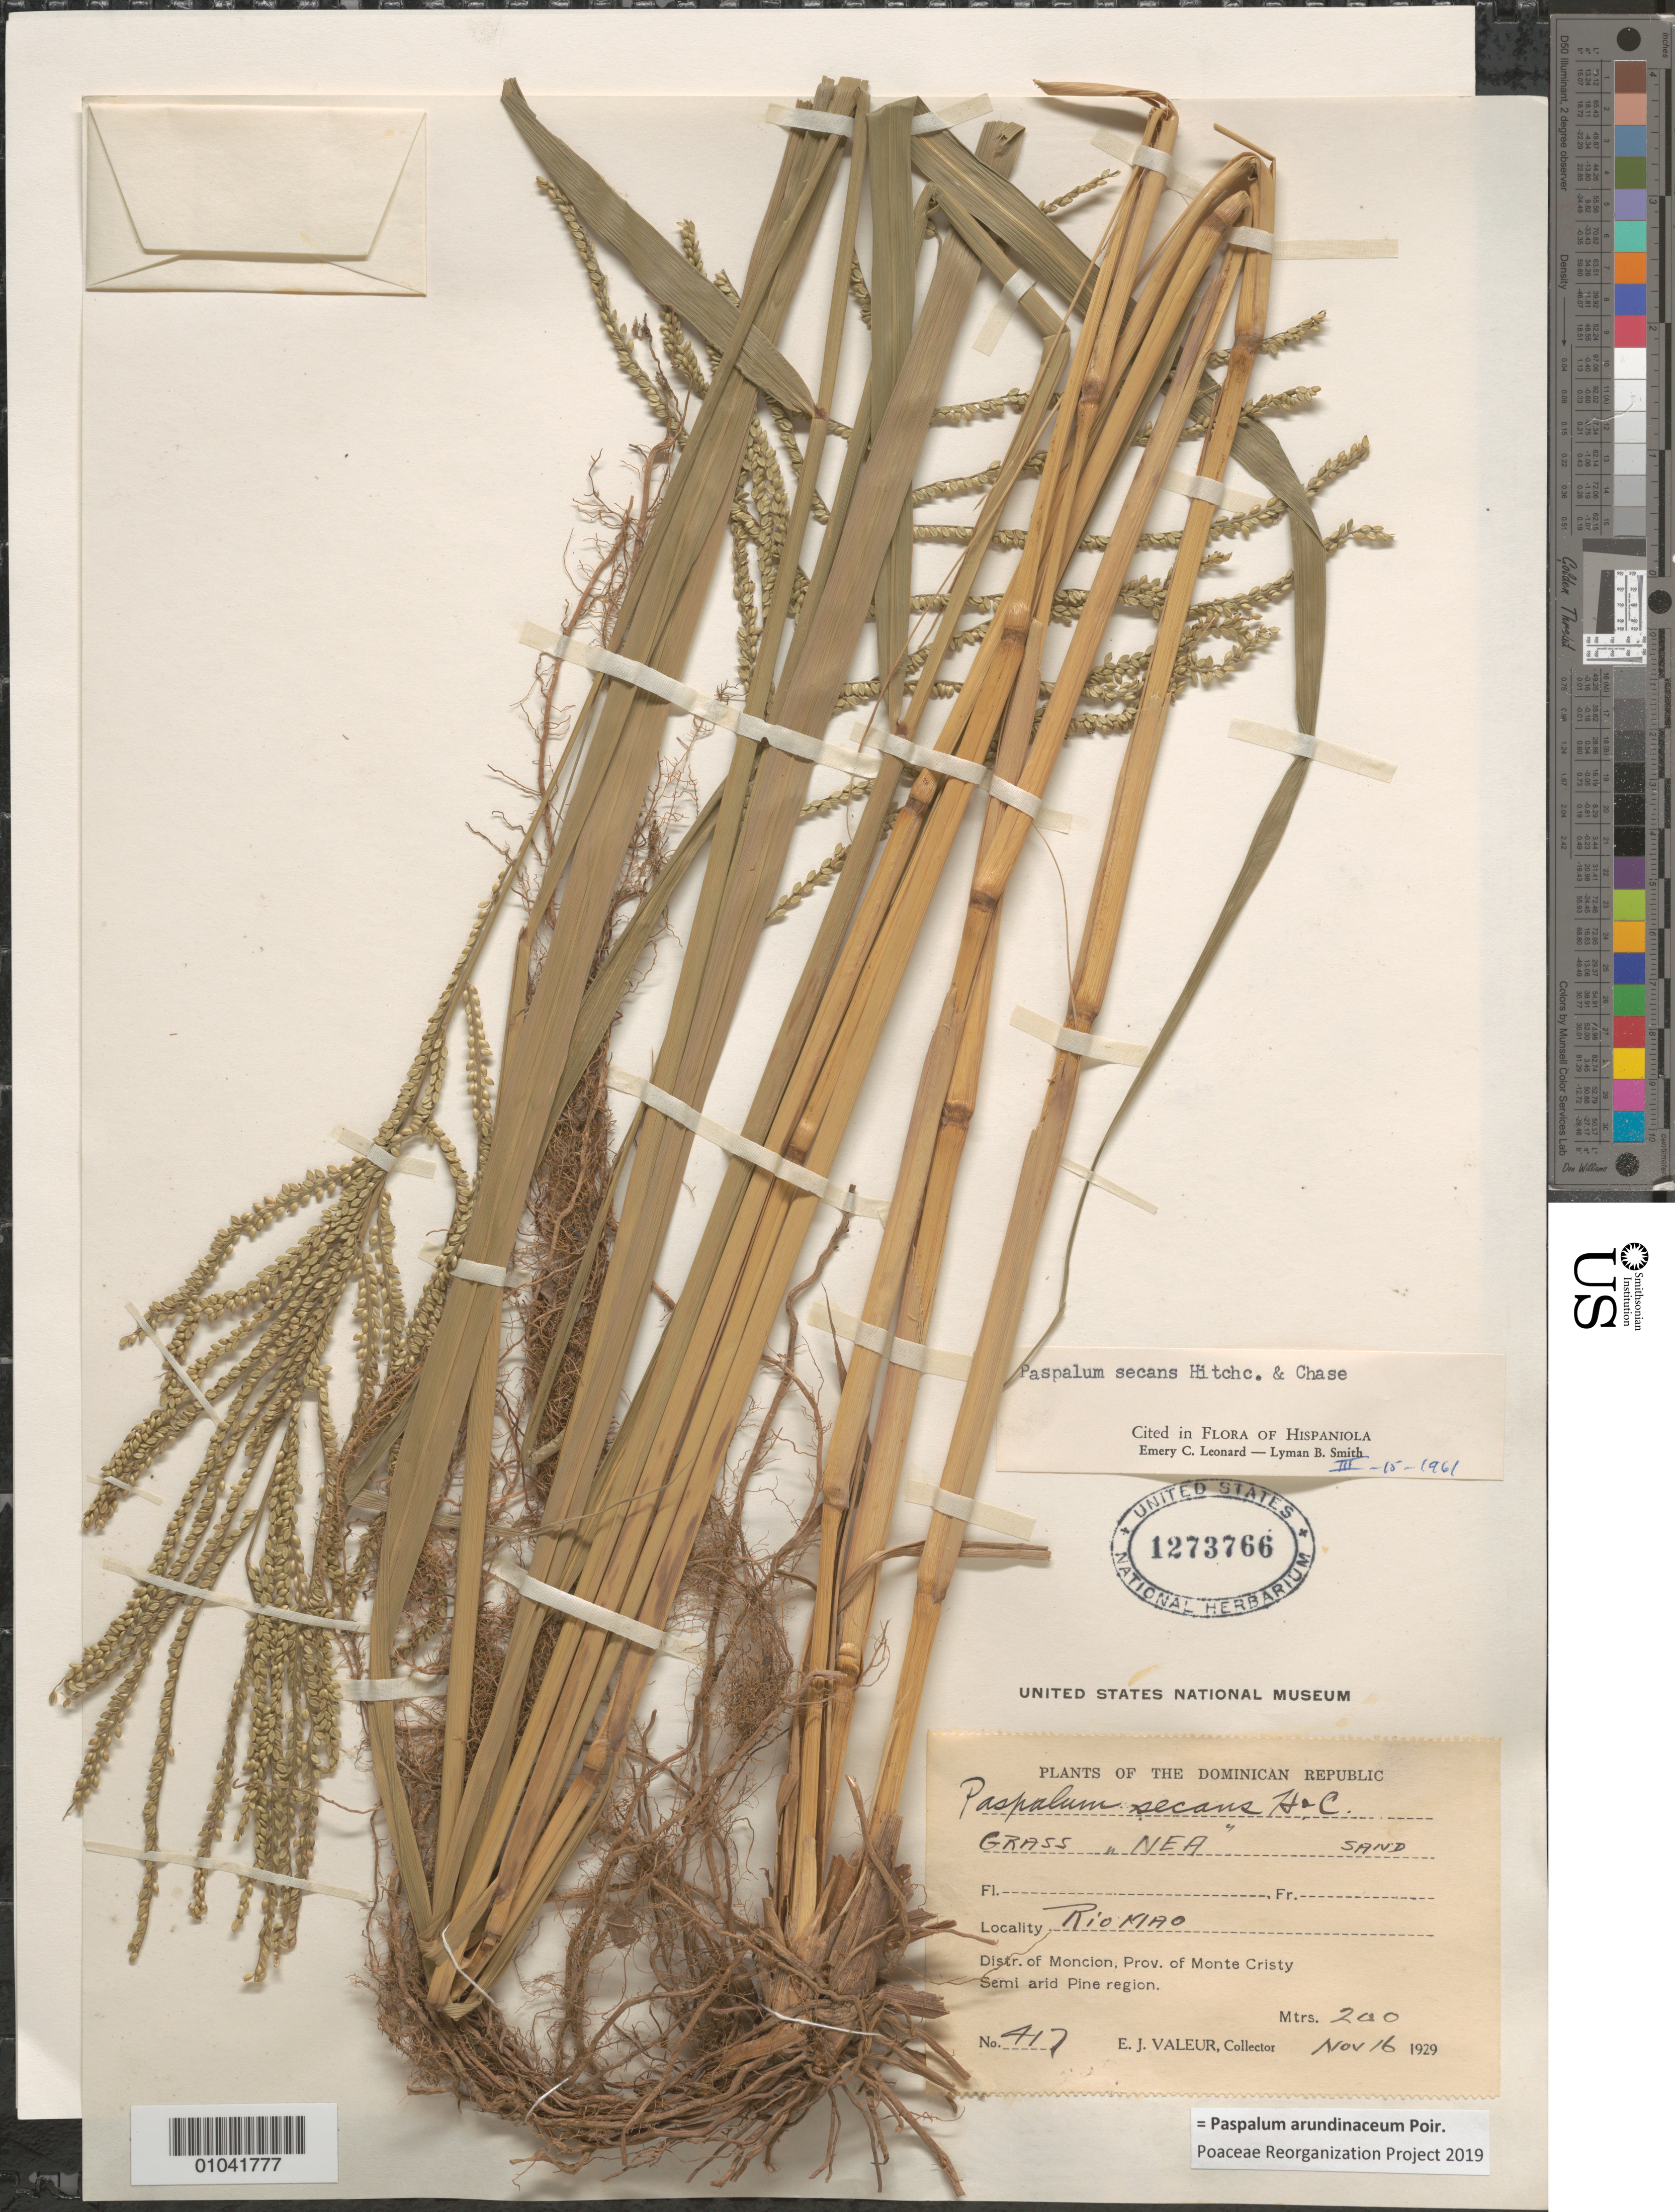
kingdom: Plantae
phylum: Tracheophyta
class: Liliopsida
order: Poales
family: Poaceae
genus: Paspalum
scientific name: Paspalum secans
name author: Hitchc. & Chase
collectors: E. Valeur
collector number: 471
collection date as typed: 16 Nov 1929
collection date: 1929-11-16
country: Dominican Republic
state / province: Monte Cristi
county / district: Monción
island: Hispaniola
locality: Rio Mao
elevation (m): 200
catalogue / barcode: US 1273766